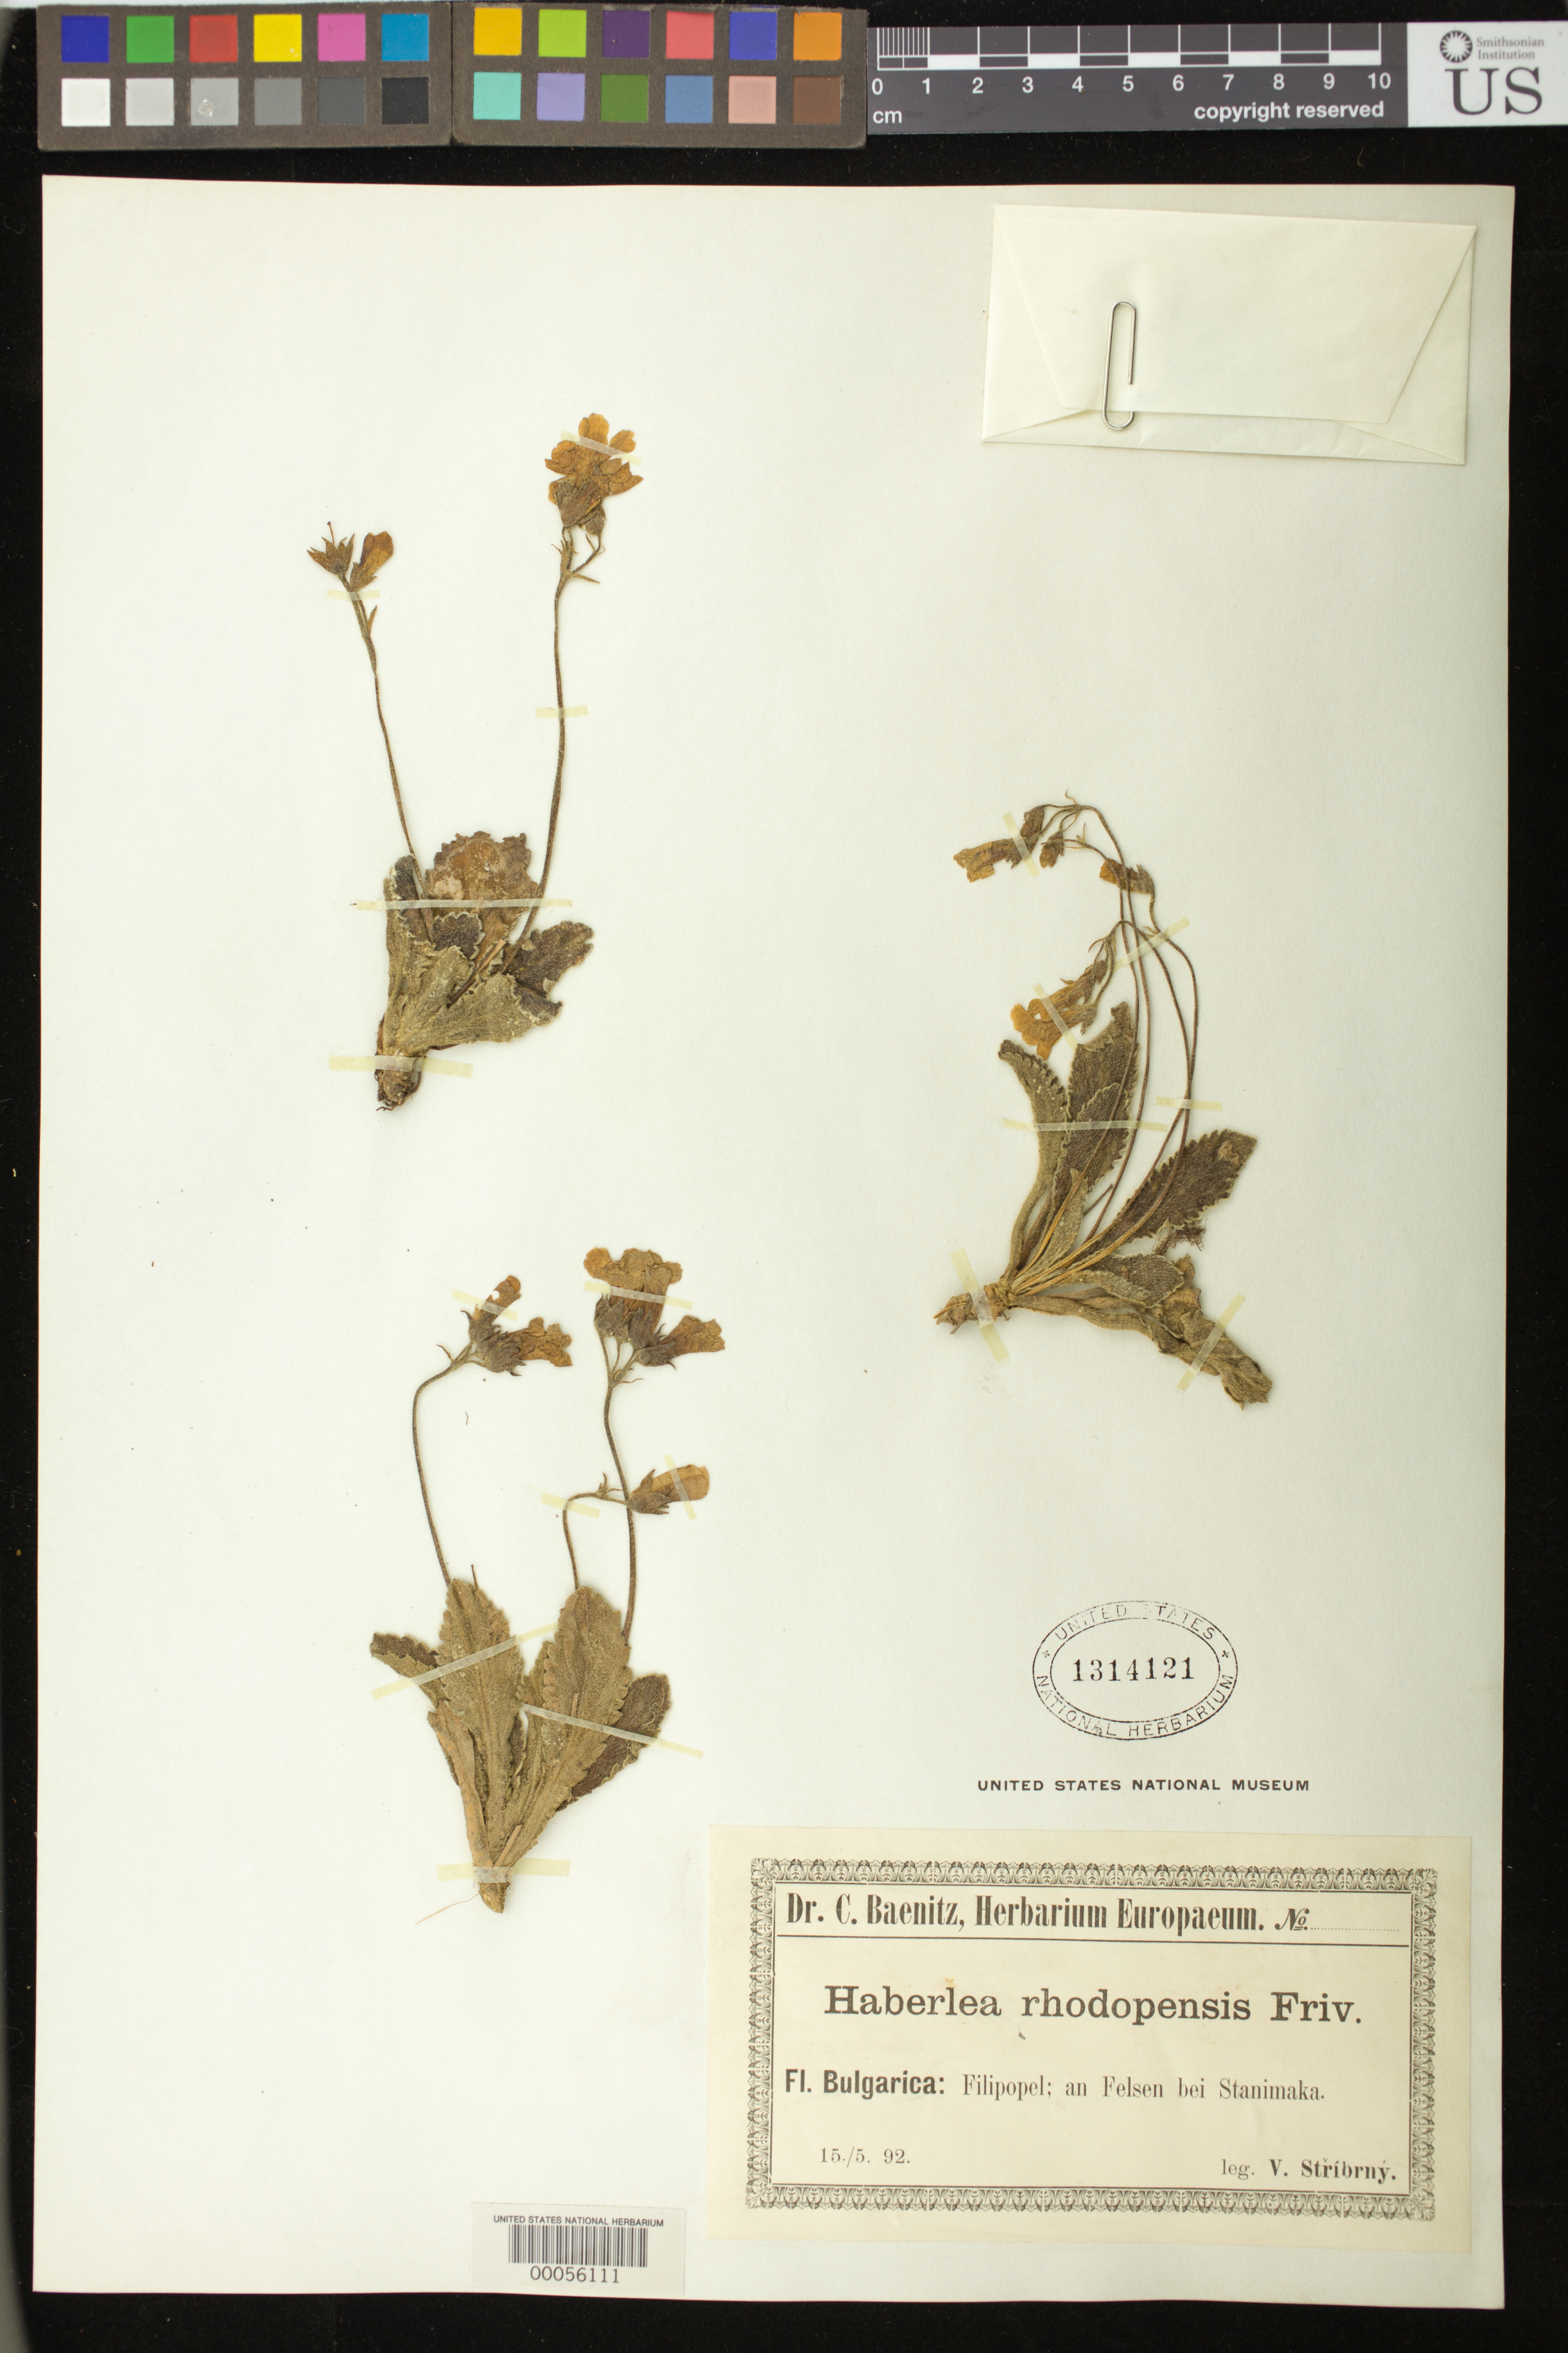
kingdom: Plantae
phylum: Tracheophyta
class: Magnoliopsida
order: Lamiales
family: Gesneriaceae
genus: Haberlea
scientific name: Haberlea rhodopensis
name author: Friv.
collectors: V. Stribrny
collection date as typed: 15 May 1892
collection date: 1892-05-15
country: Bulgaria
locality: Filipopel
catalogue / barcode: US 1314121